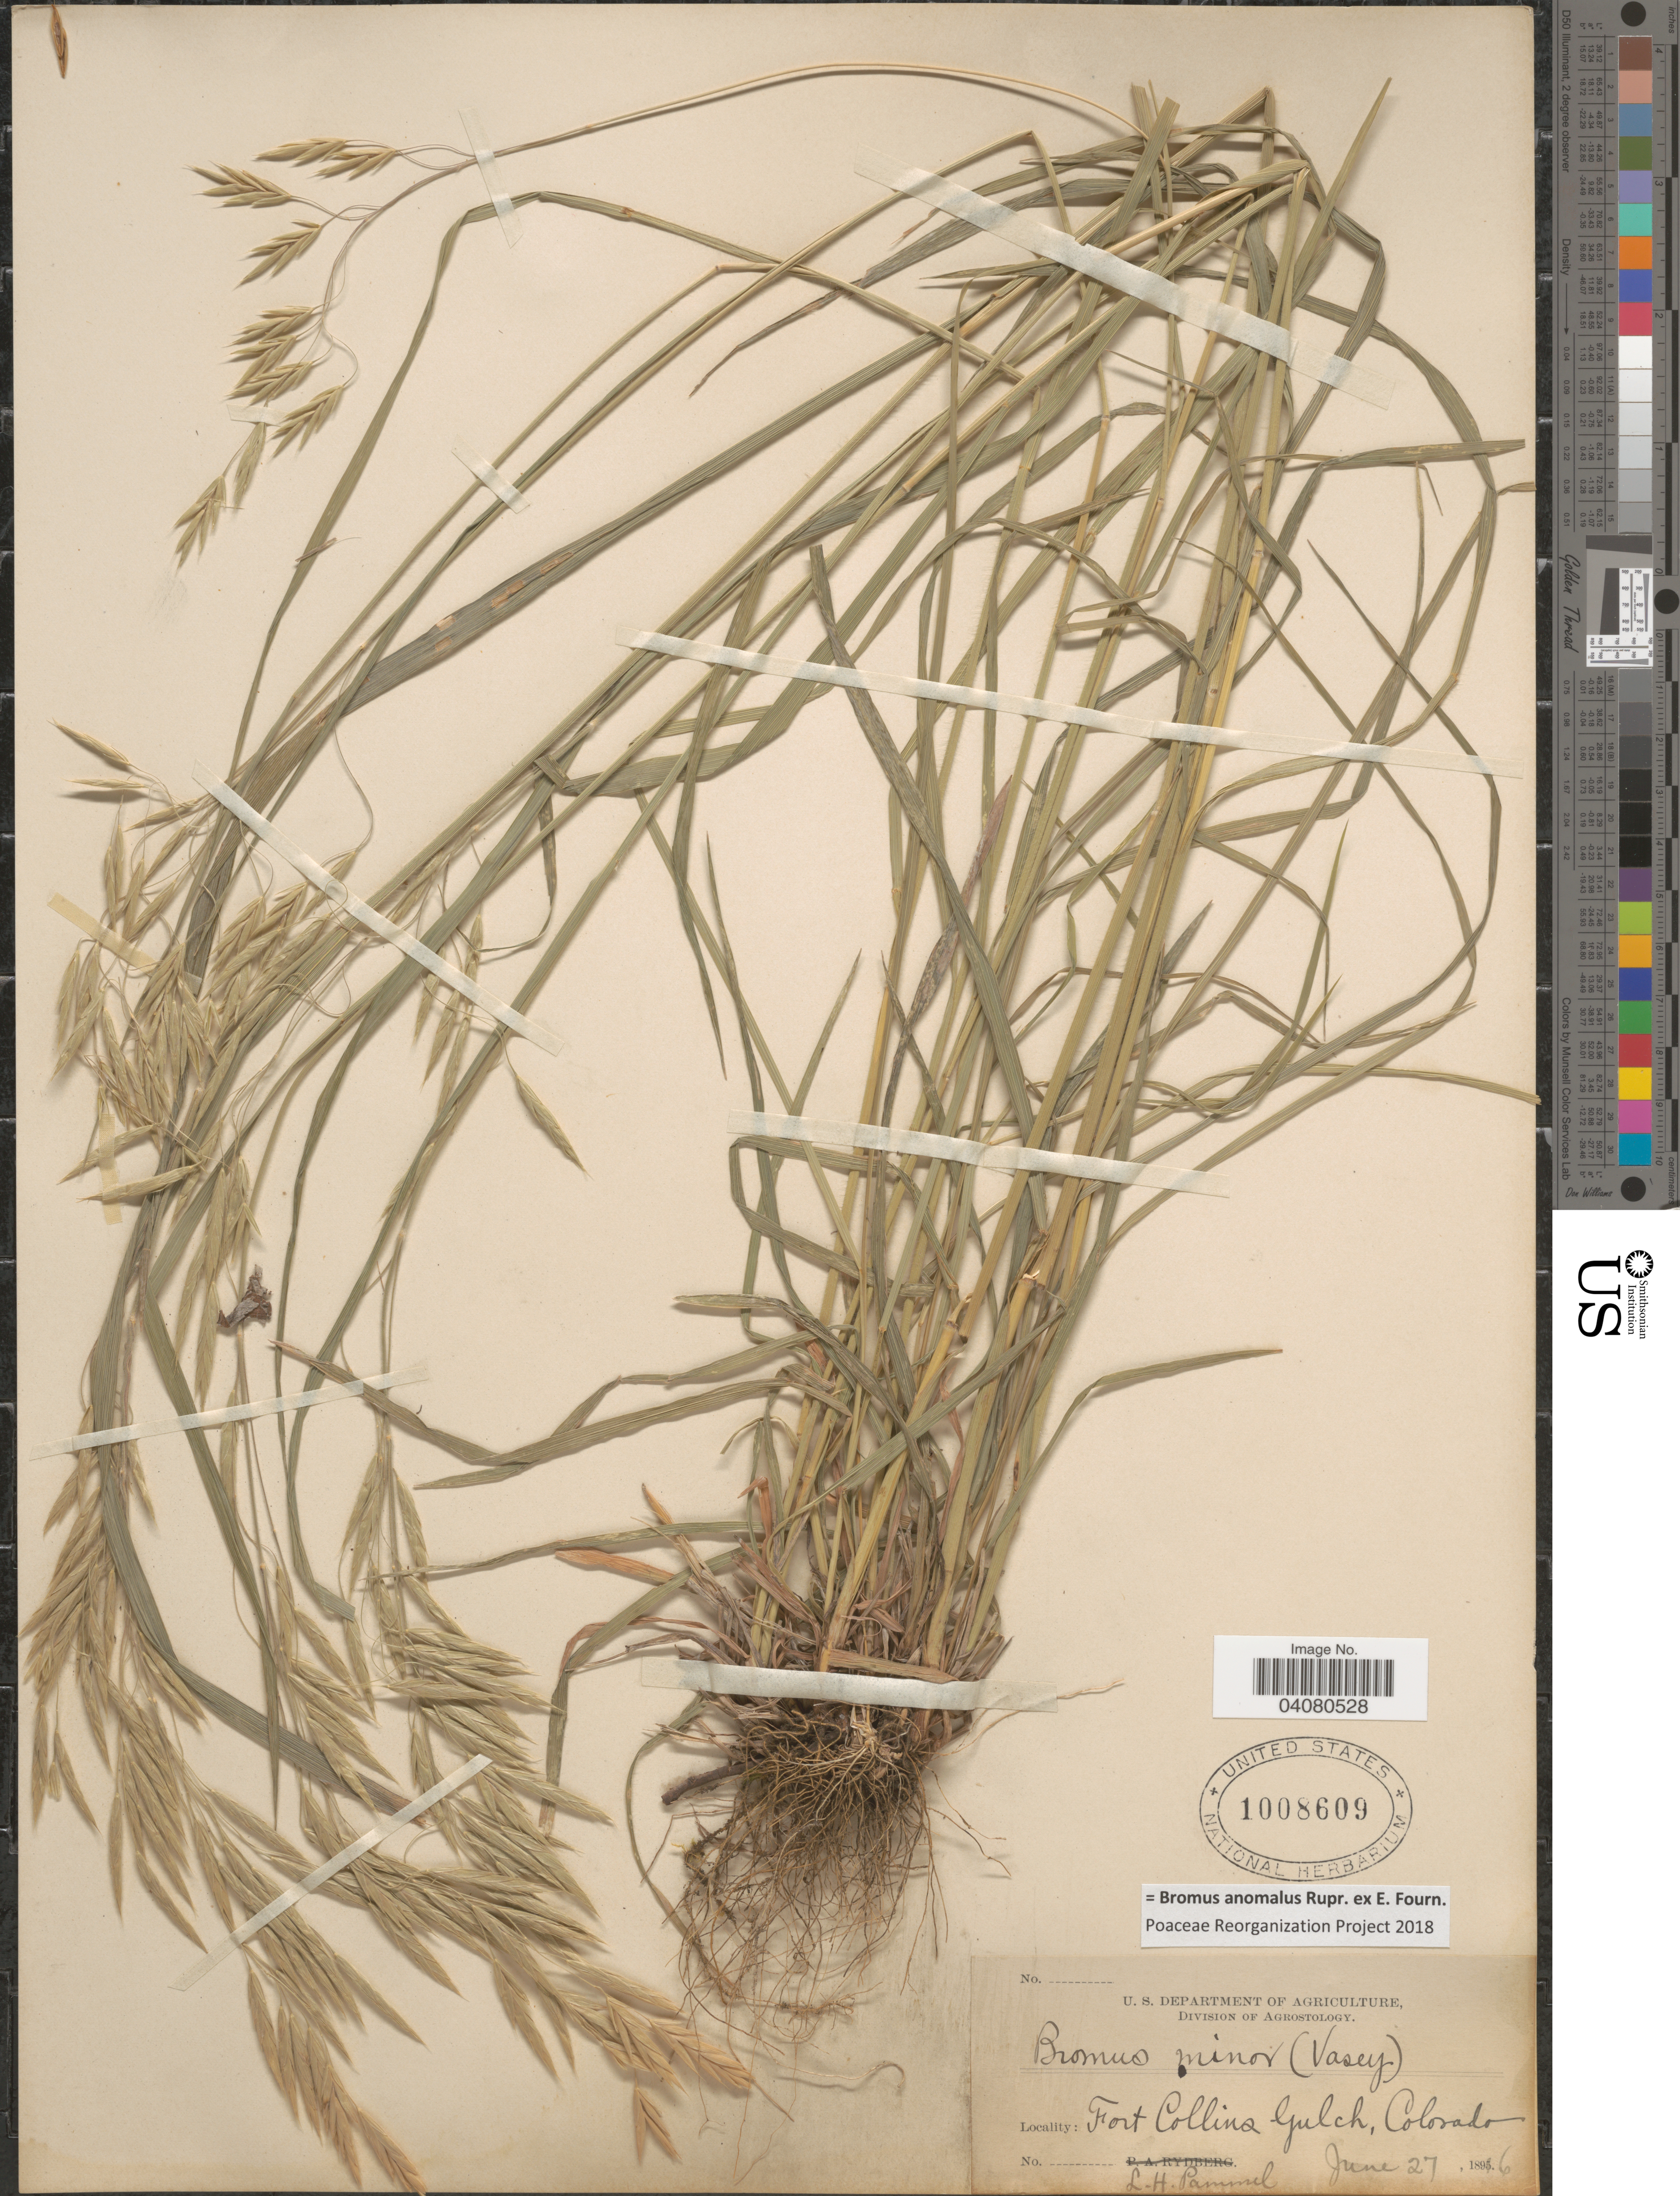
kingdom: Plantae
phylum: Tracheophyta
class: Liliopsida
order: Poales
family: Poaceae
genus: Bromus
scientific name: Bromus anomalus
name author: Rupr. ex E. Fourn.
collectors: L. Pammel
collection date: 1896-06-27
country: United States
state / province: Colorado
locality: Fort Collins Gulch.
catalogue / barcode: US 1008609